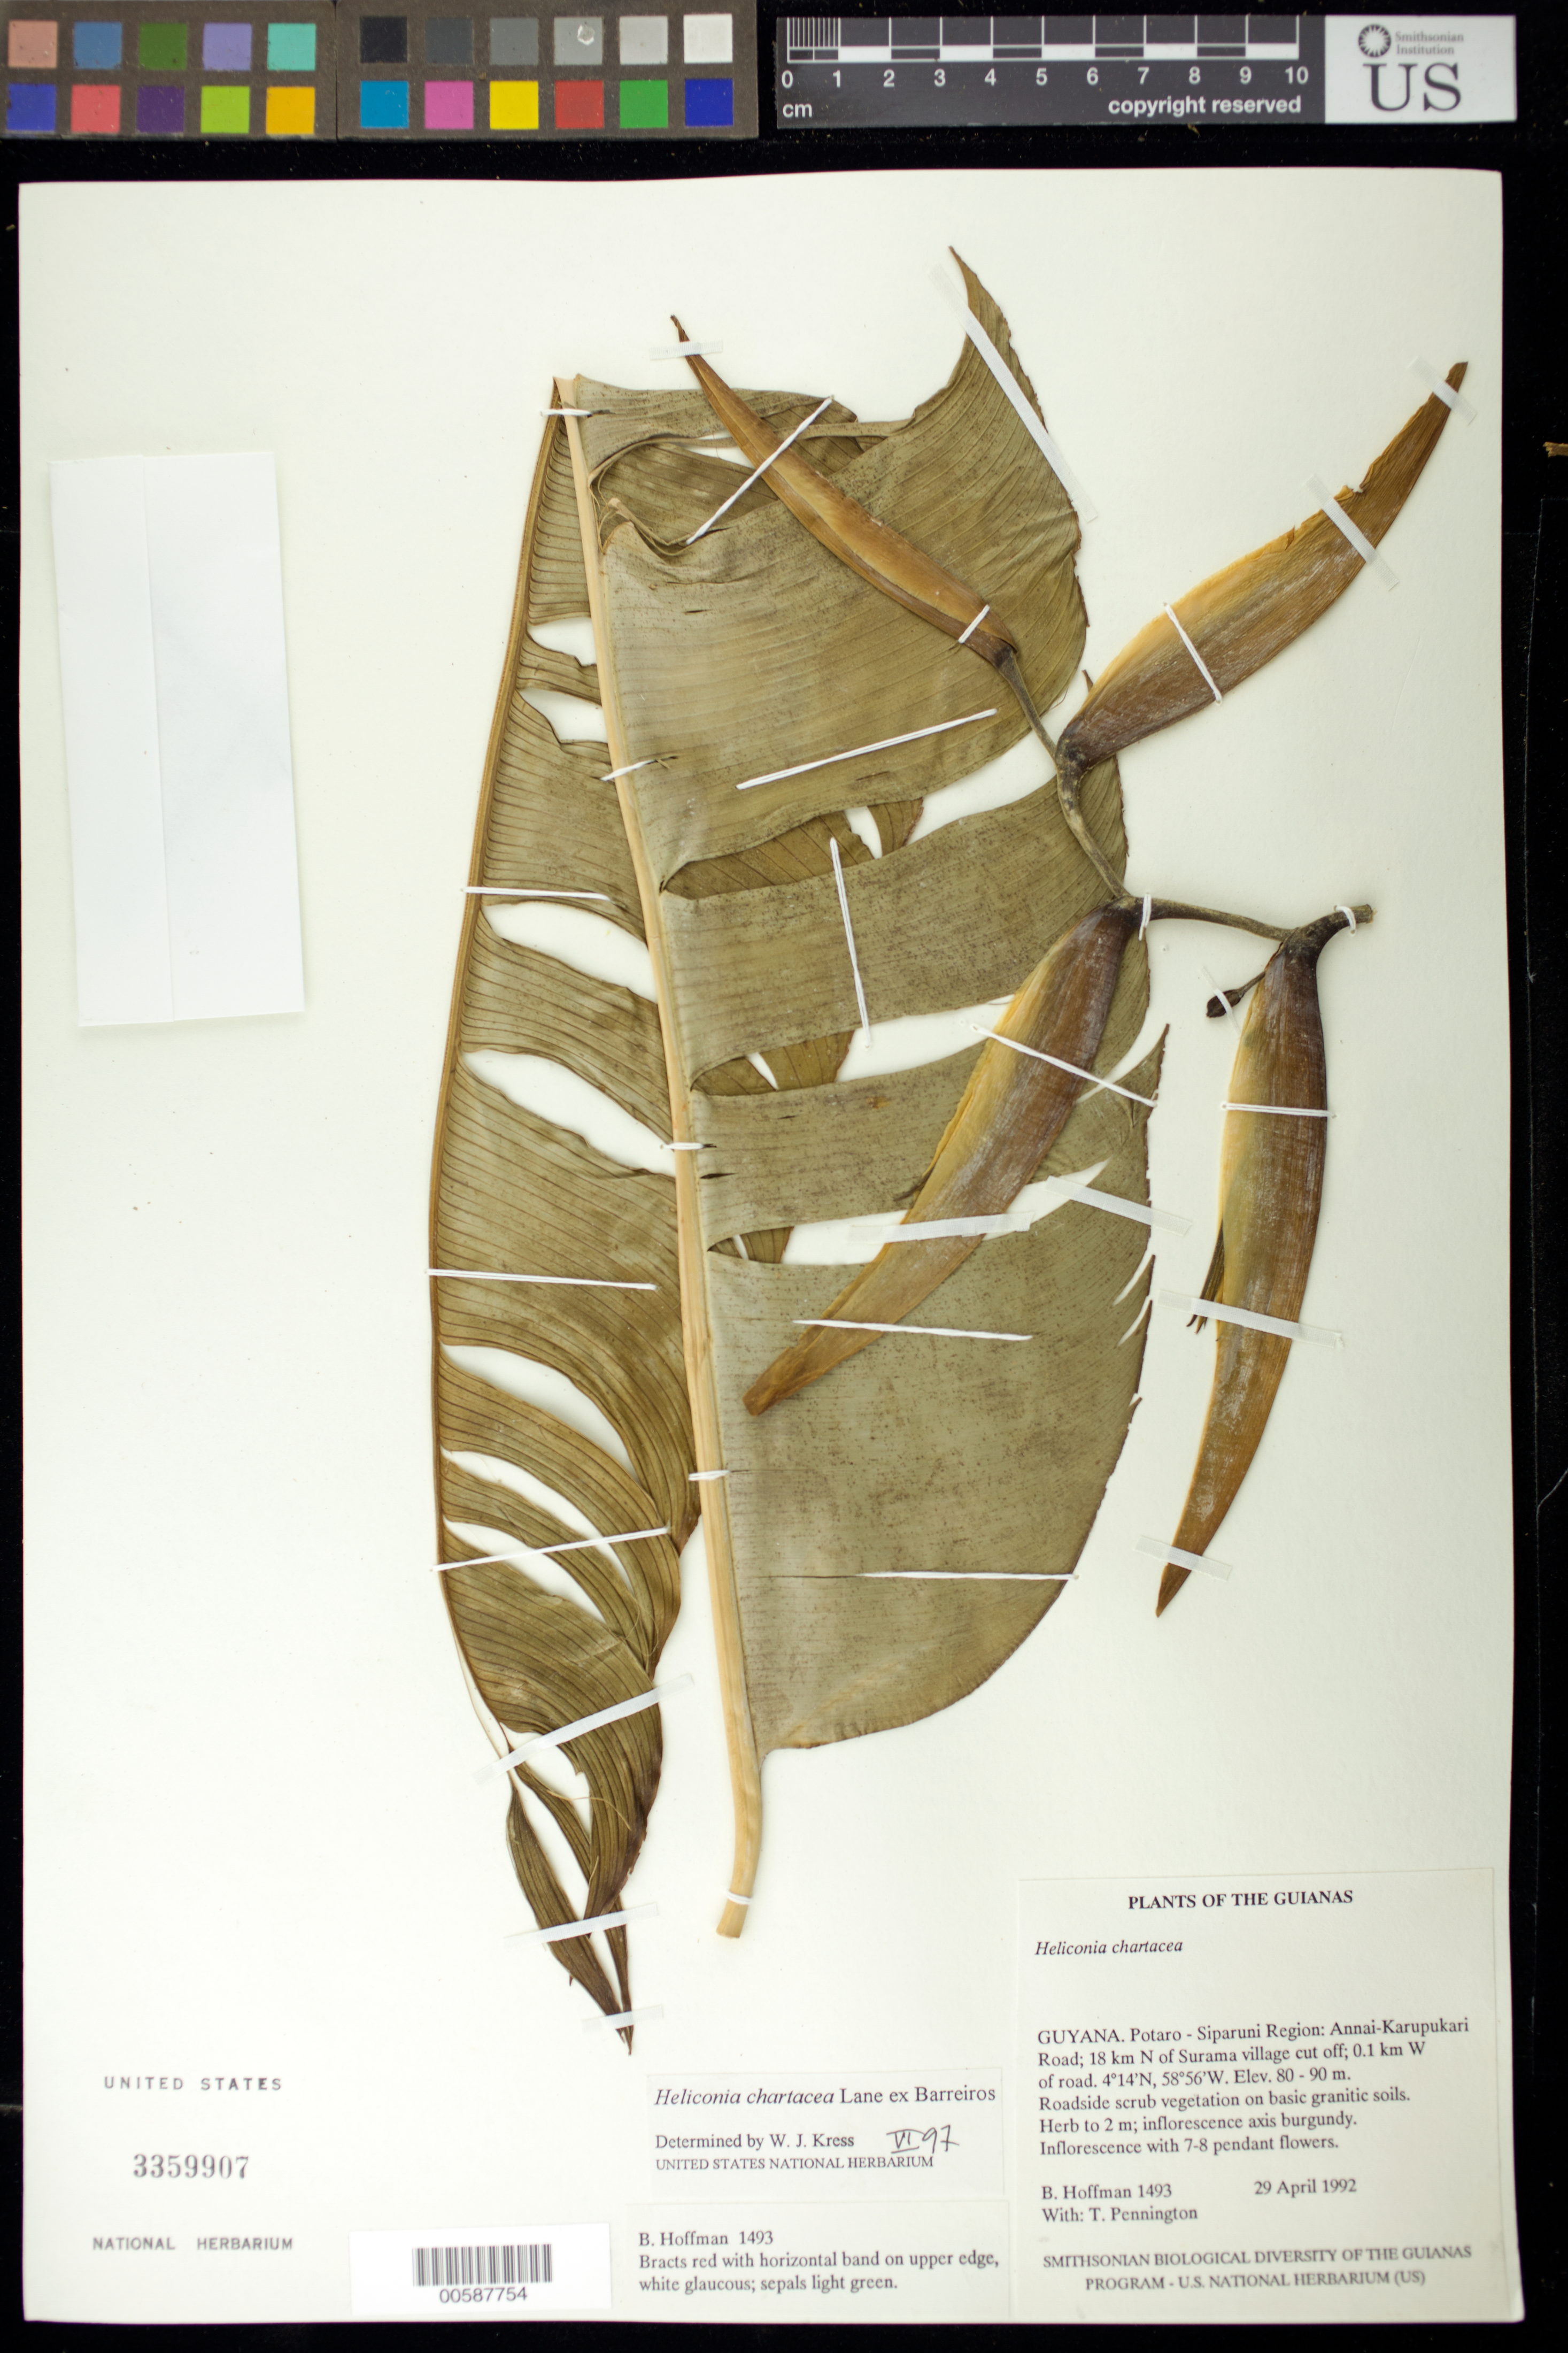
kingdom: Plantae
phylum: Tracheophyta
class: Liliopsida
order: Zingiberales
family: Heliconiaceae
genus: Heliconia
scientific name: Heliconia chartacea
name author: Lane ex Barreiros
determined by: Maas, Paul J. M.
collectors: B. Hoffman & R. T. Pennington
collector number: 1493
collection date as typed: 29 April 1992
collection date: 1992-04-29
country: Guyana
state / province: Potaro-Siparuni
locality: Annai-Karupukari Road; 18 km N of Surama village cut off; 0.1 km W of road. Iwokrama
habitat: Roadside scrub vegetation on basic granitic soils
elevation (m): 80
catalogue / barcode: US 3359907